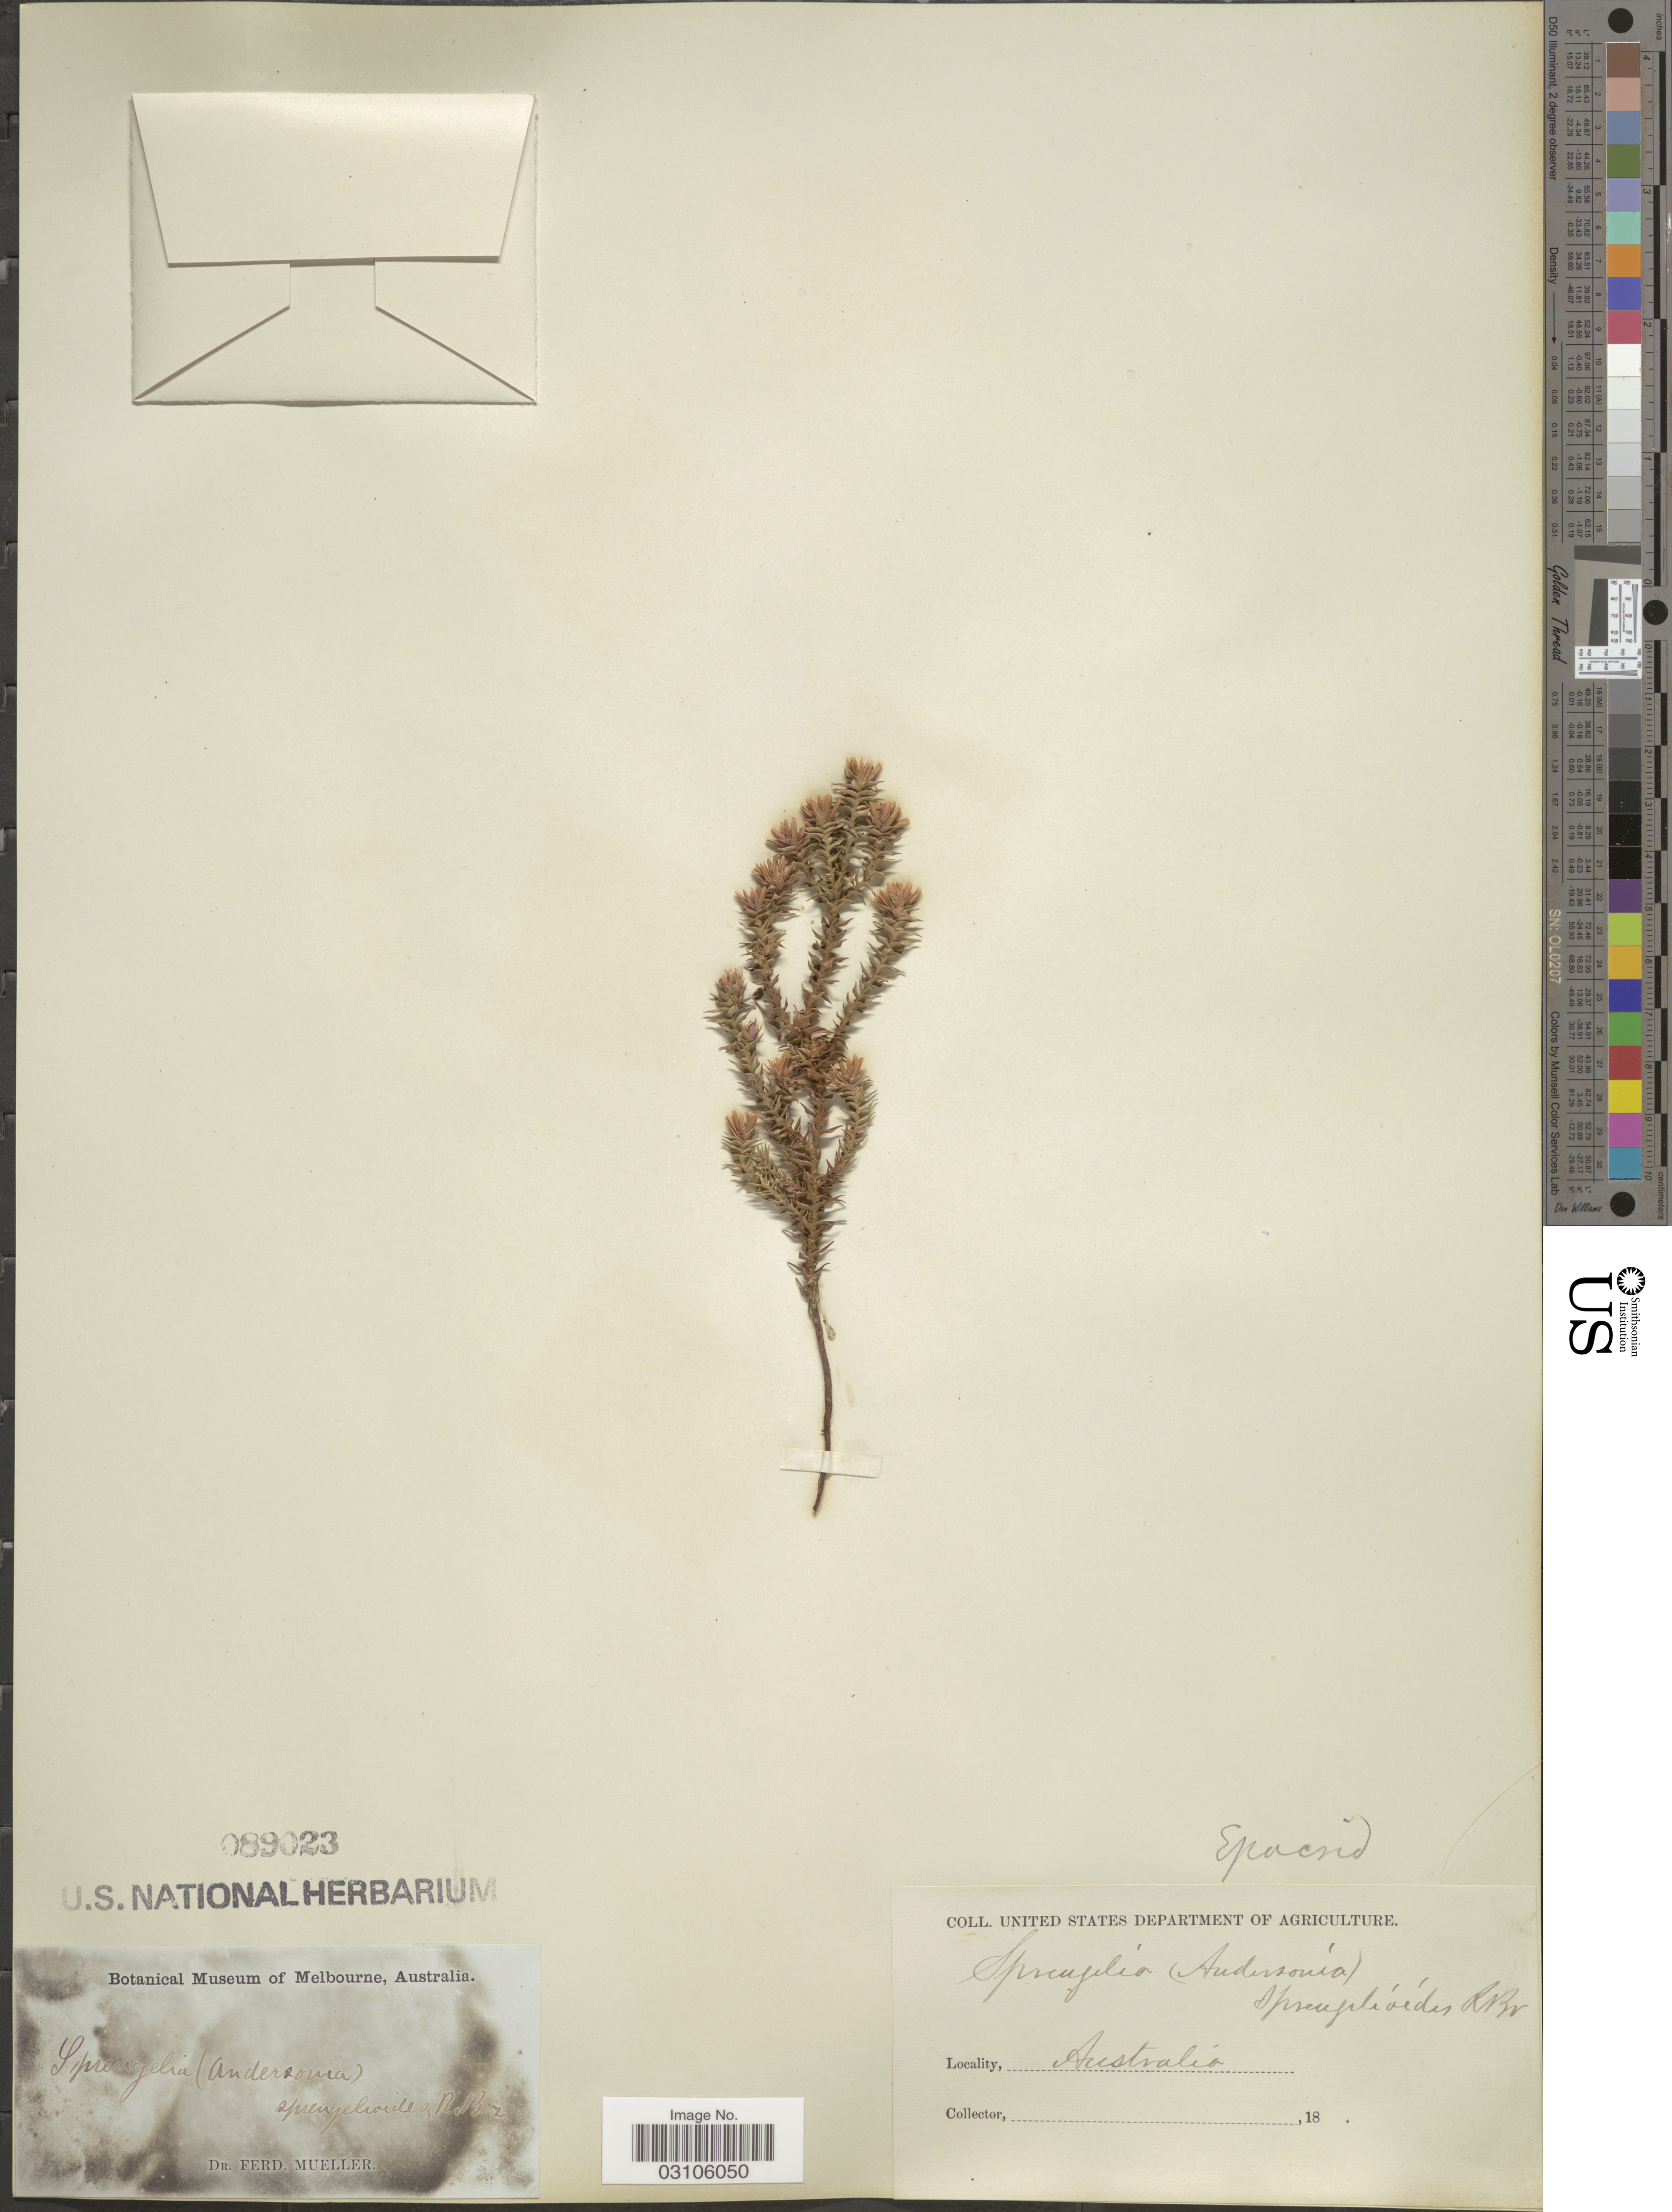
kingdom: Plantae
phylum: Tracheophyta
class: Magnoliopsida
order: Ericales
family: Ericaceae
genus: Andersonia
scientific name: Andersonia sprengelioides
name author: R. Br.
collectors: F. Mueller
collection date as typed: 18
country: Australia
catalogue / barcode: US 89023